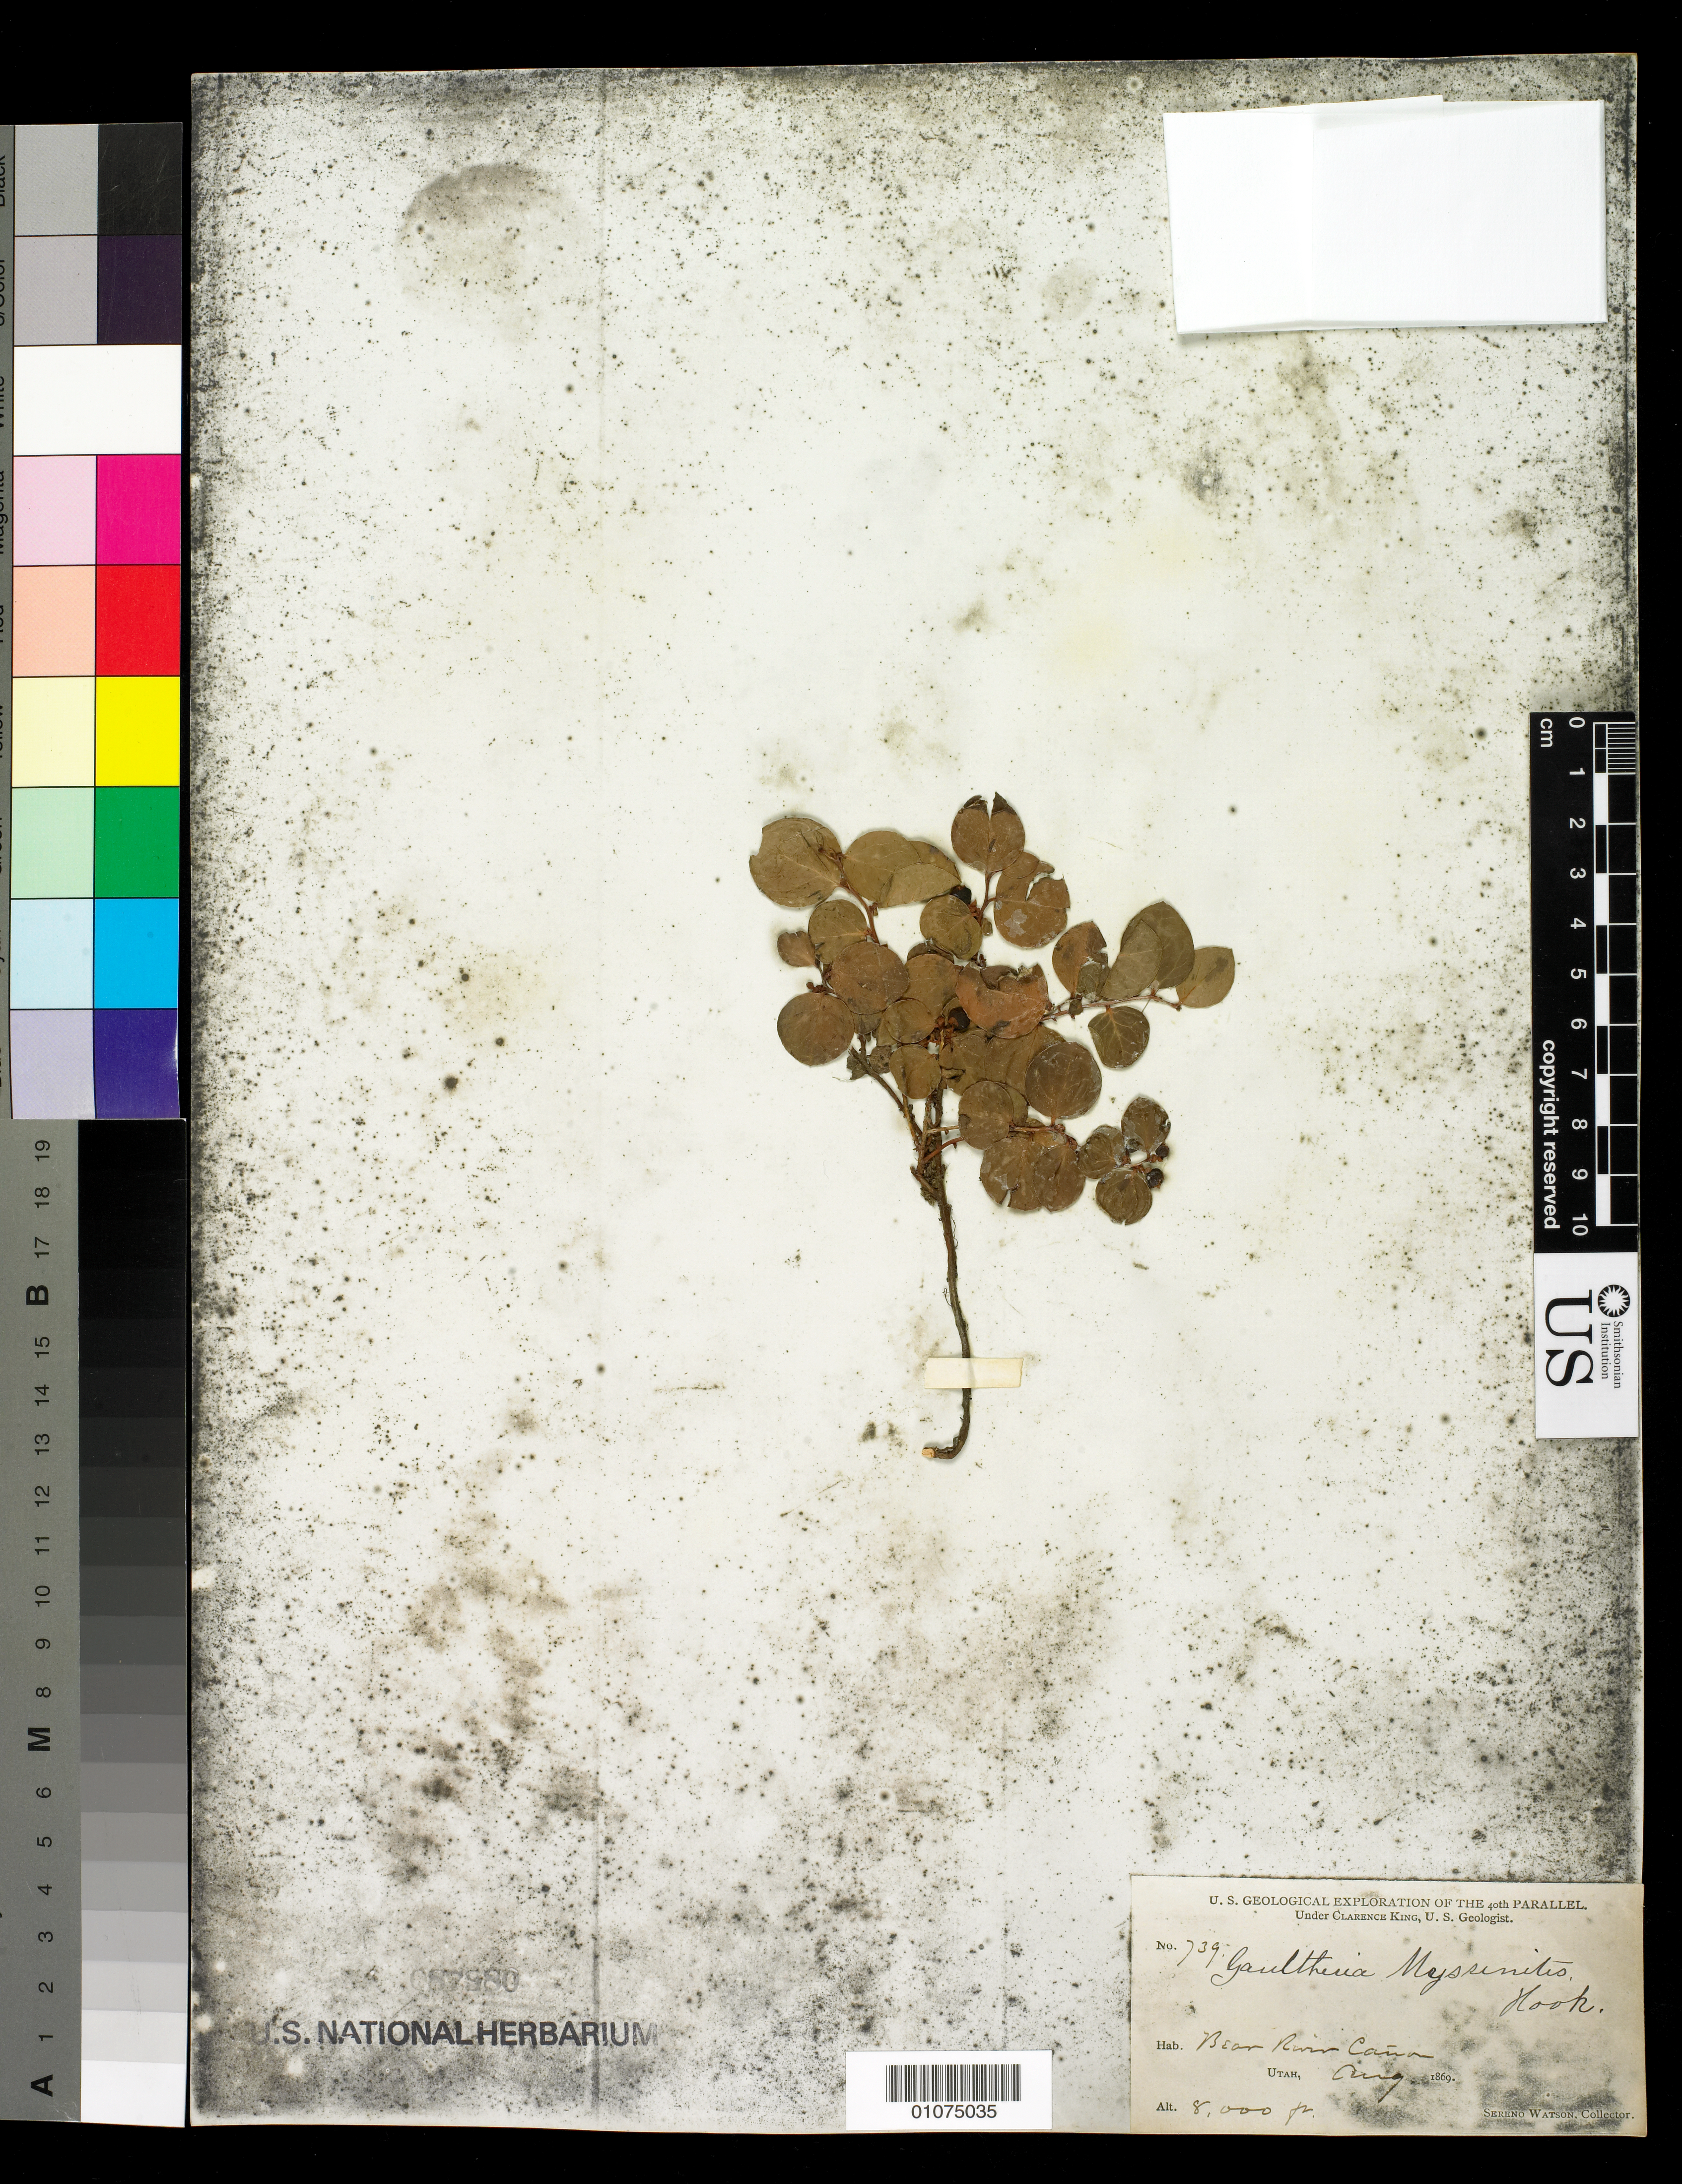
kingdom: Plantae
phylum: Tracheophyta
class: Magnoliopsida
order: Ericales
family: Ericaceae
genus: Gaultheria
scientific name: Gaultheria humifusa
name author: (Graham) Rydb.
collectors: S. Watson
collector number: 739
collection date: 1869-08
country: United States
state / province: Utah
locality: Bear River Canyon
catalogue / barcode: US 87980